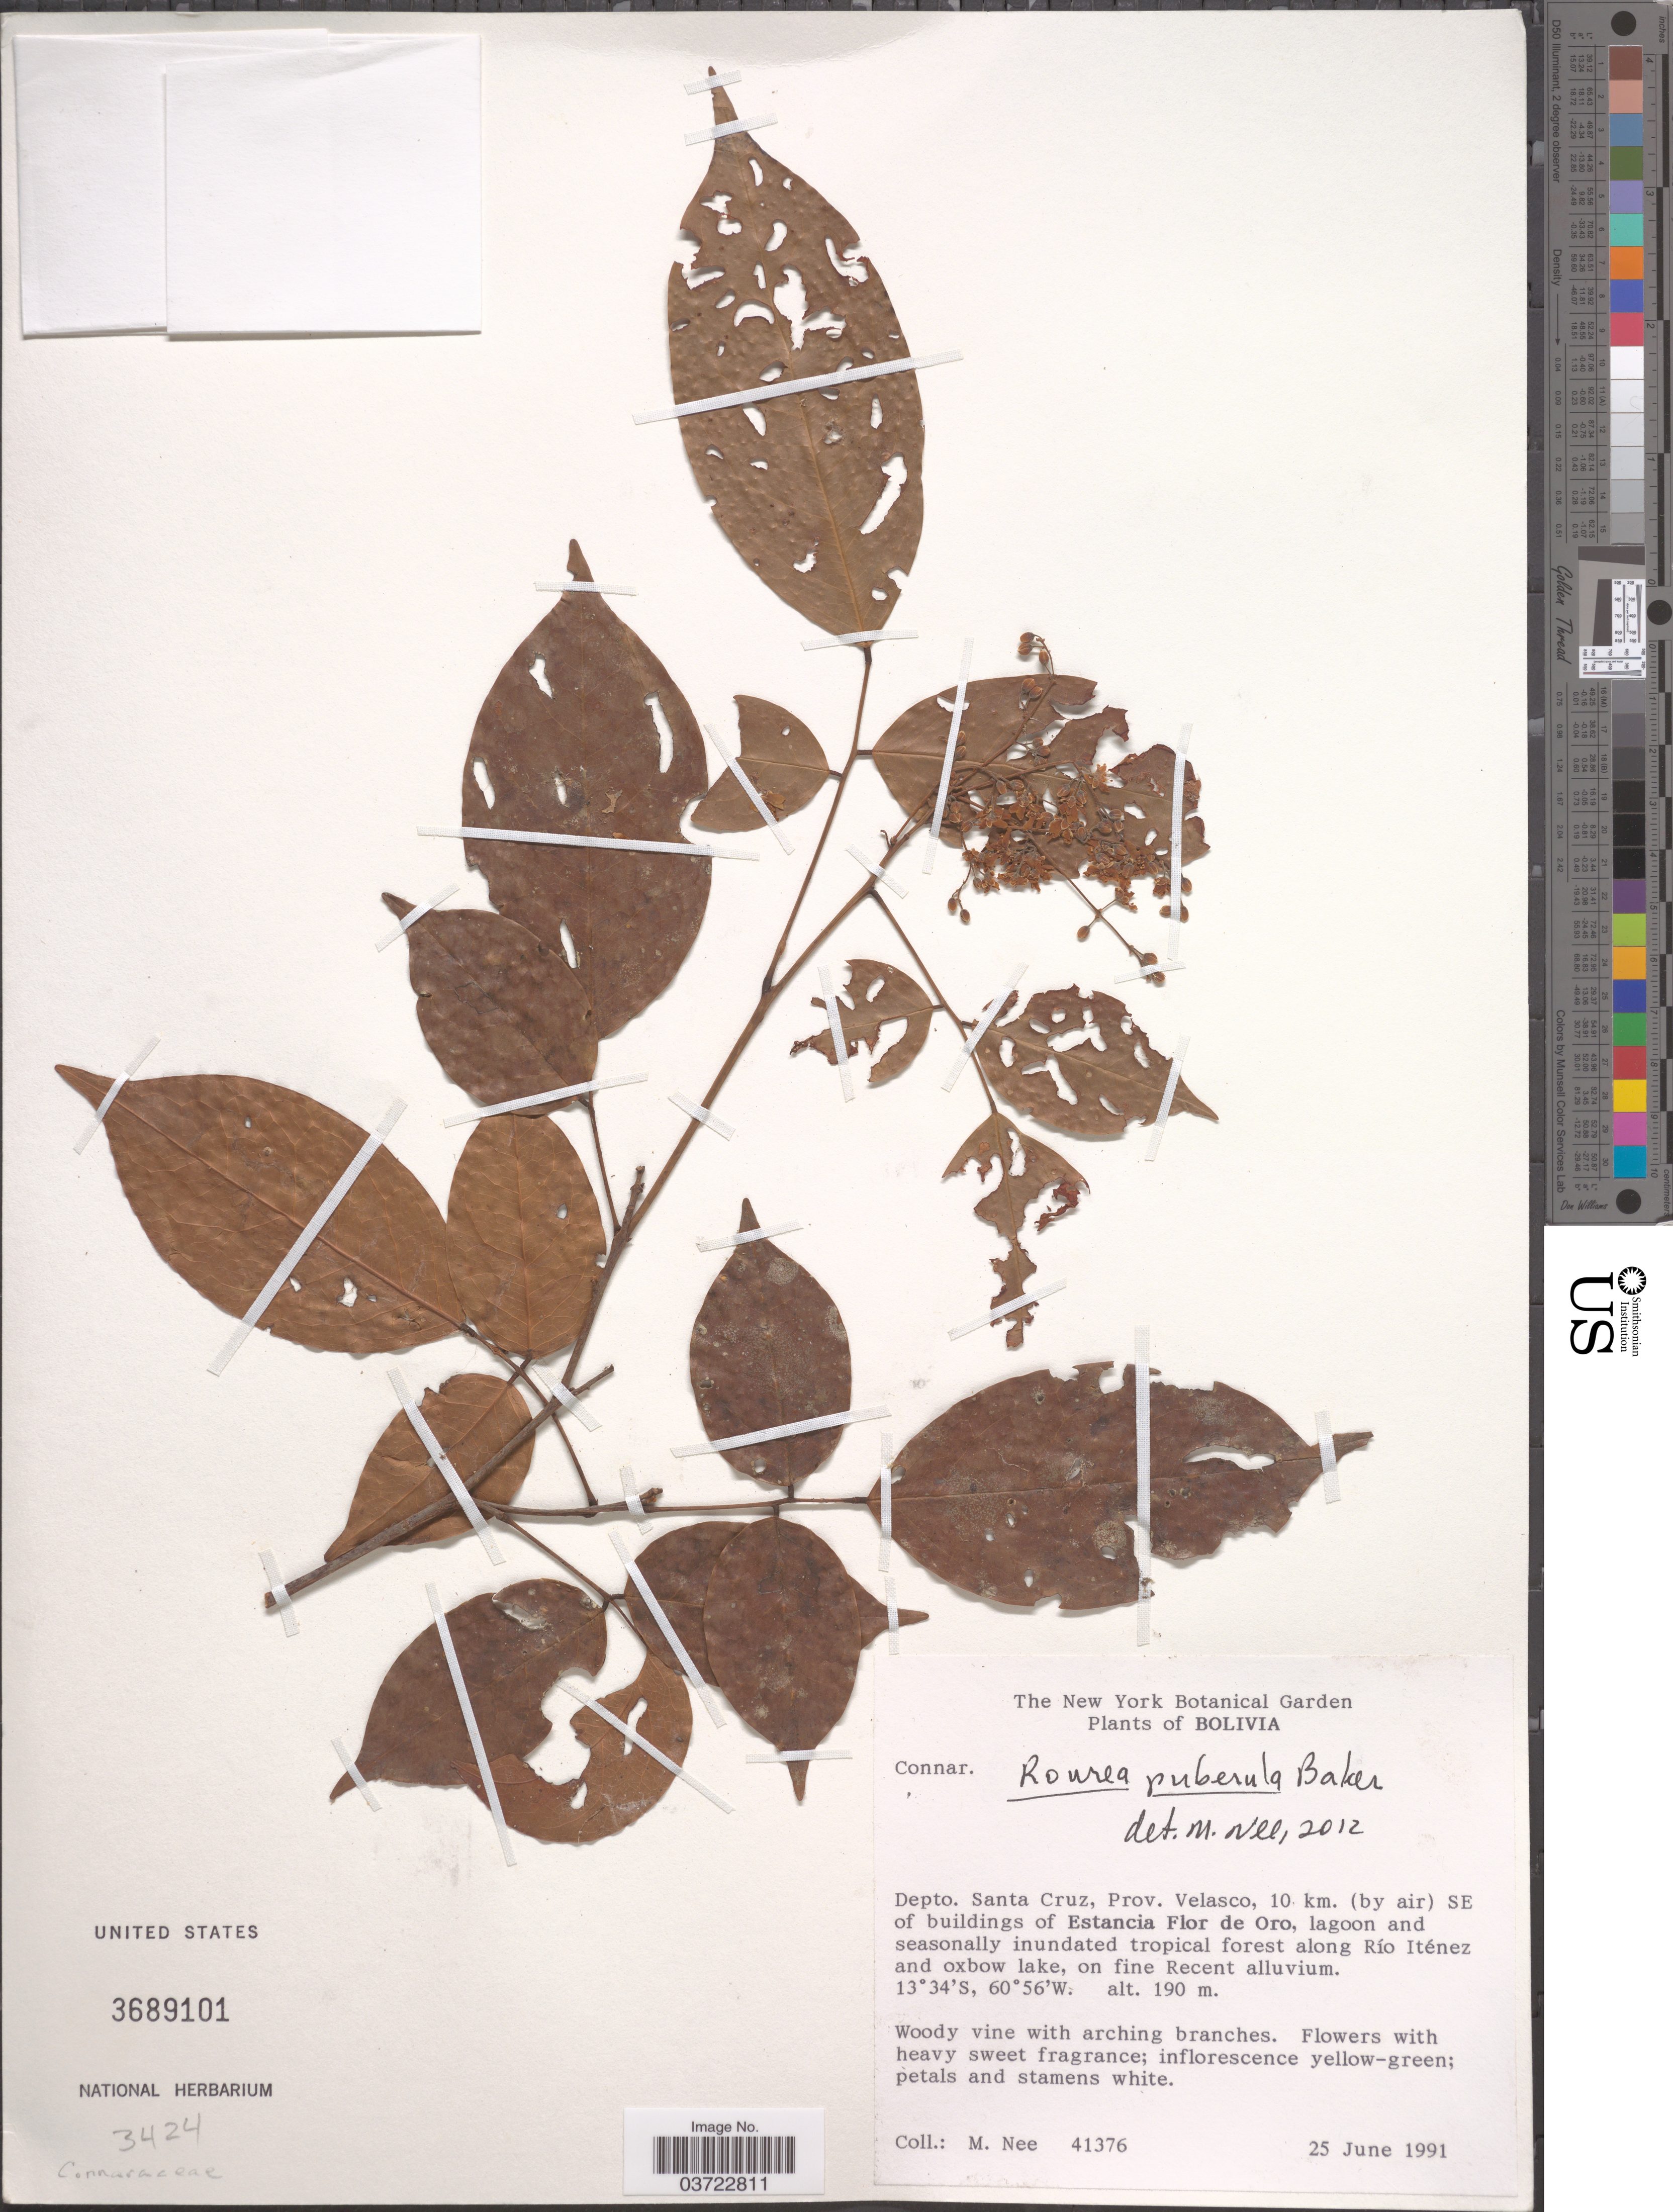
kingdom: Plantae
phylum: Tracheophyta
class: Magnoliopsida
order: Oxalidales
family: Connaraceae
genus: Rourea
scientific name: Rourea puberula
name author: Baker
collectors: M. Nee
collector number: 41376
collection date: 1991-06-25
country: Bolivia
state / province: Santa Cruz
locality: Depto. Santa Cruz, Prov. Velasco, 10 km. (by air) SE of buildings of Estancia Flor de Oro, lagoon and seasonally inundated tropical forest along Río Inténez and oxbow lake.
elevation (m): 190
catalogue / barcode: US 3689101